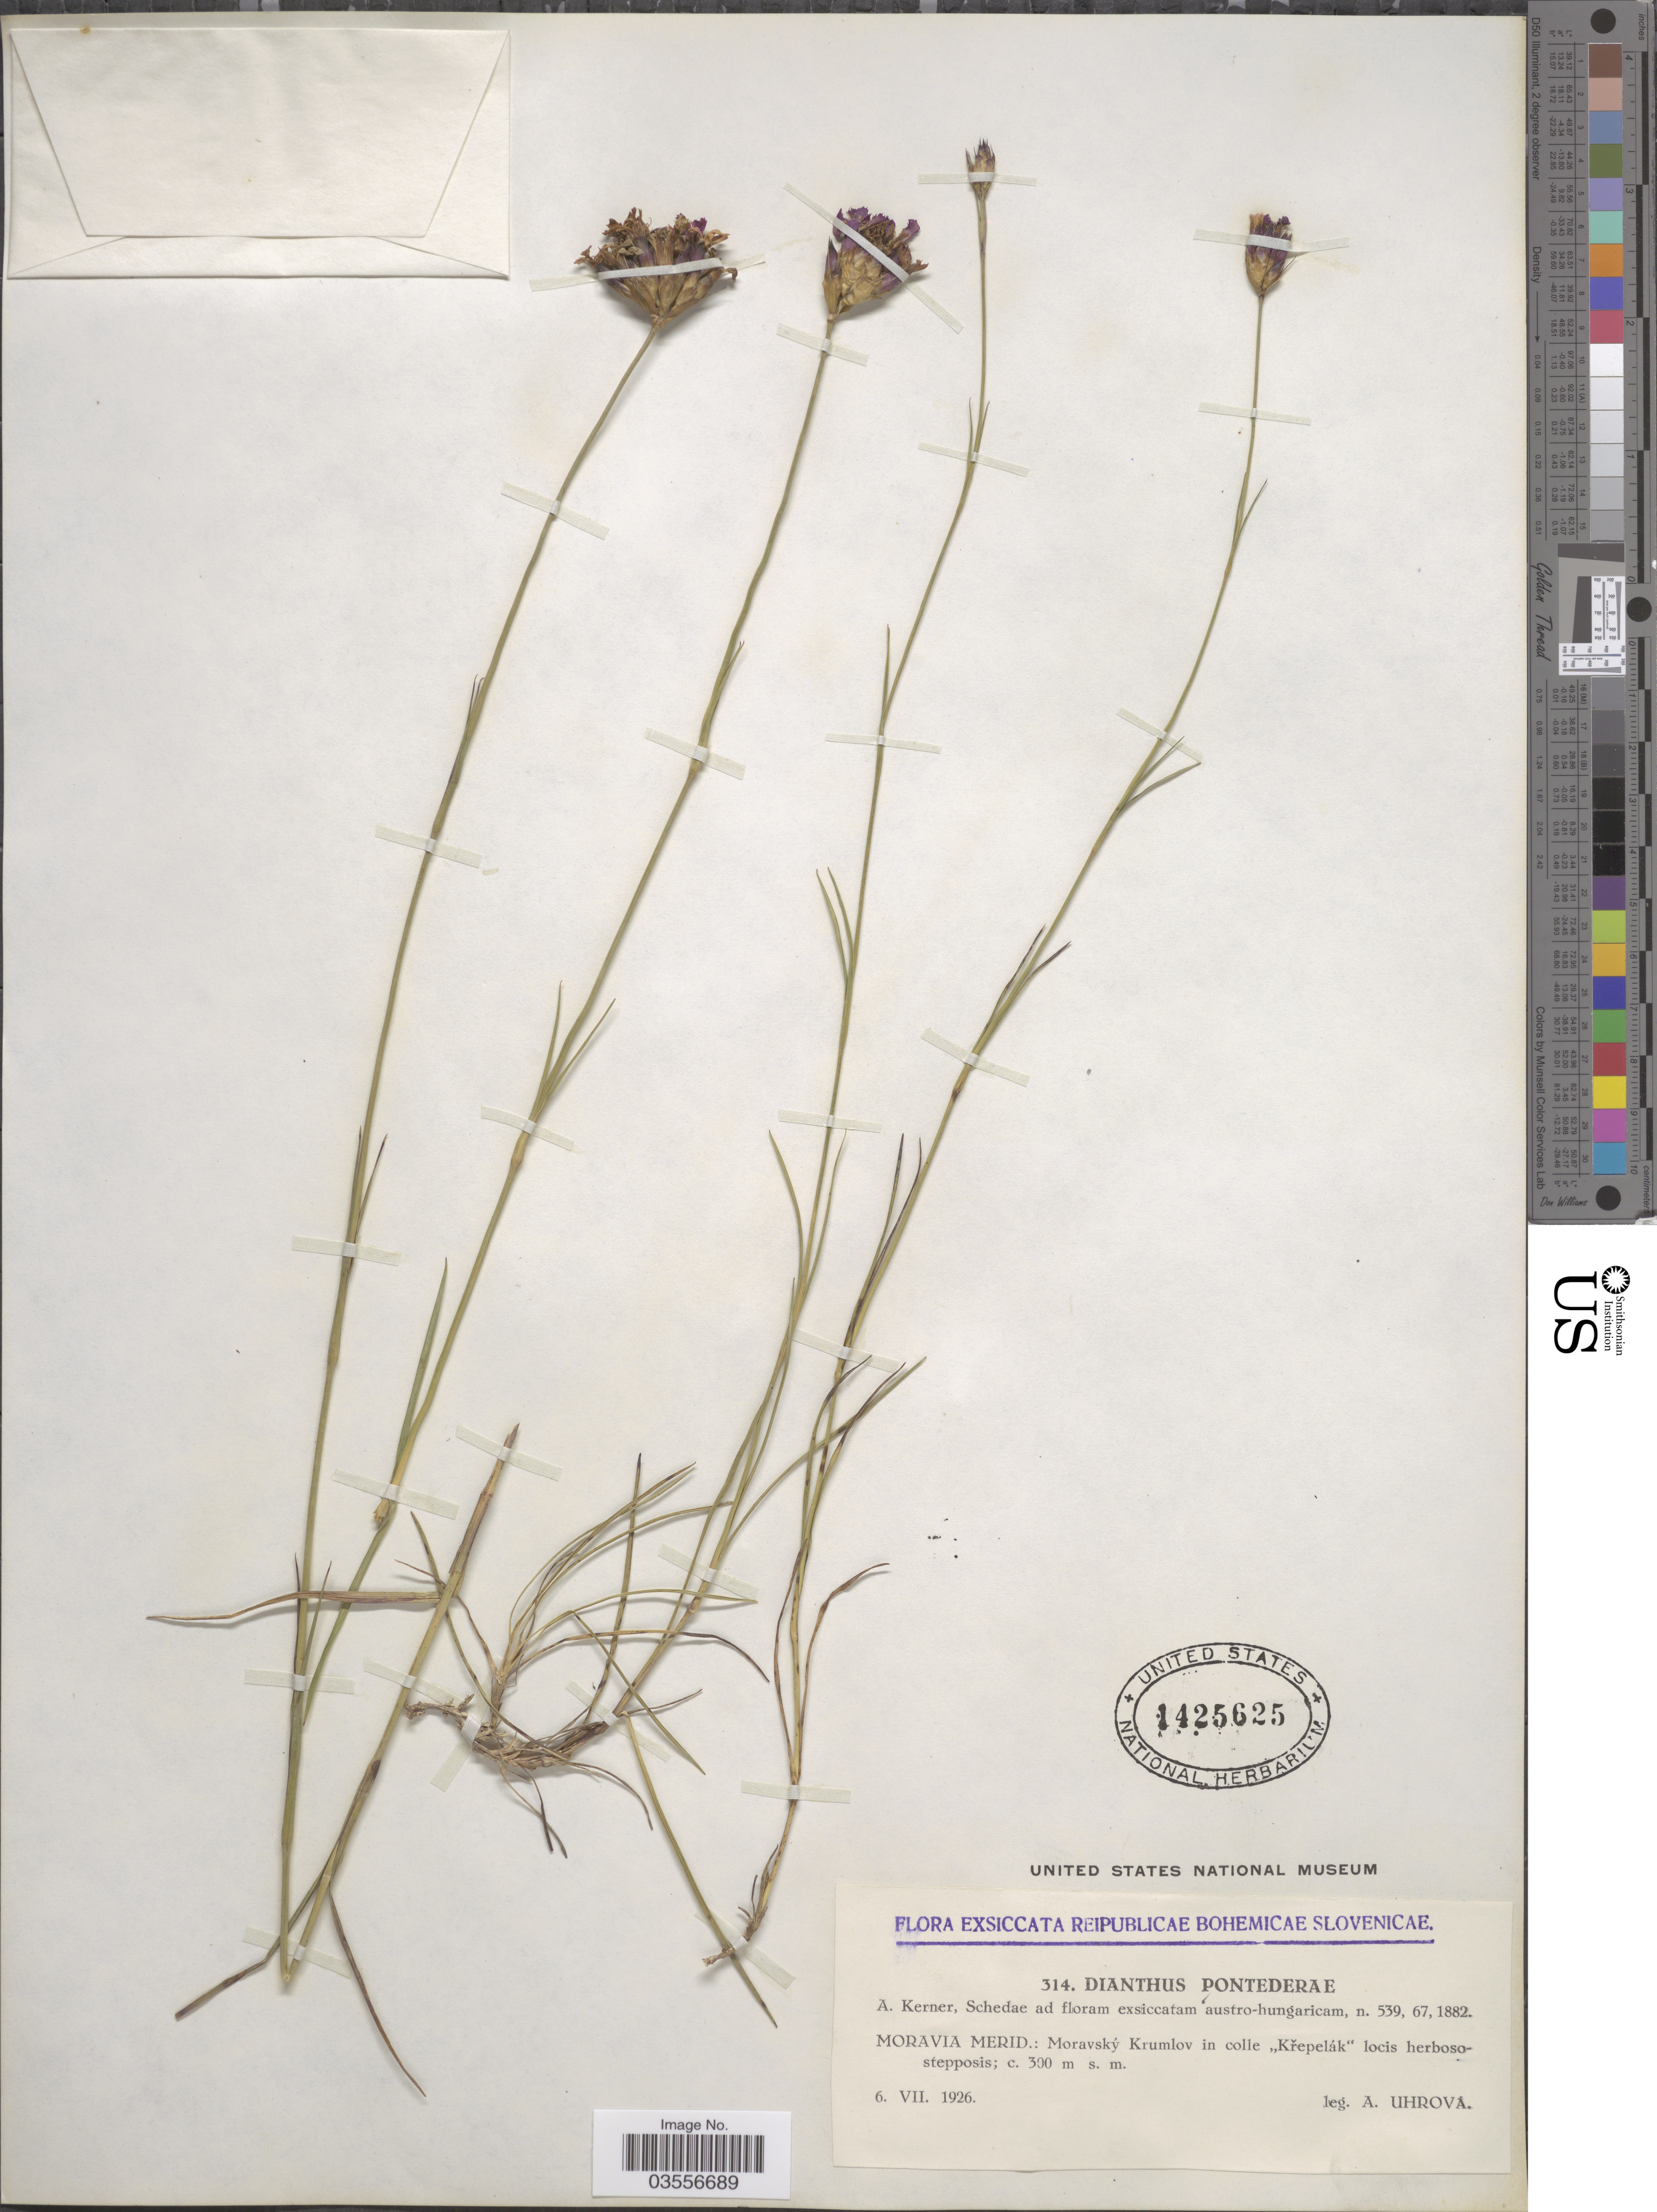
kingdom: Plantae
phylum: Tracheophyta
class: Magnoliopsida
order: Caryophyllales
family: Caryophyllaceae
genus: Dianthus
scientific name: Dianthus pontederae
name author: A. Kern.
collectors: A. Uhrova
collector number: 314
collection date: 1926-07-06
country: Czechia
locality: Moravia Merid.: Moravský Krumlov in colle "Křepelák" locis herbosostepposis.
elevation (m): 300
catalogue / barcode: US 1425625